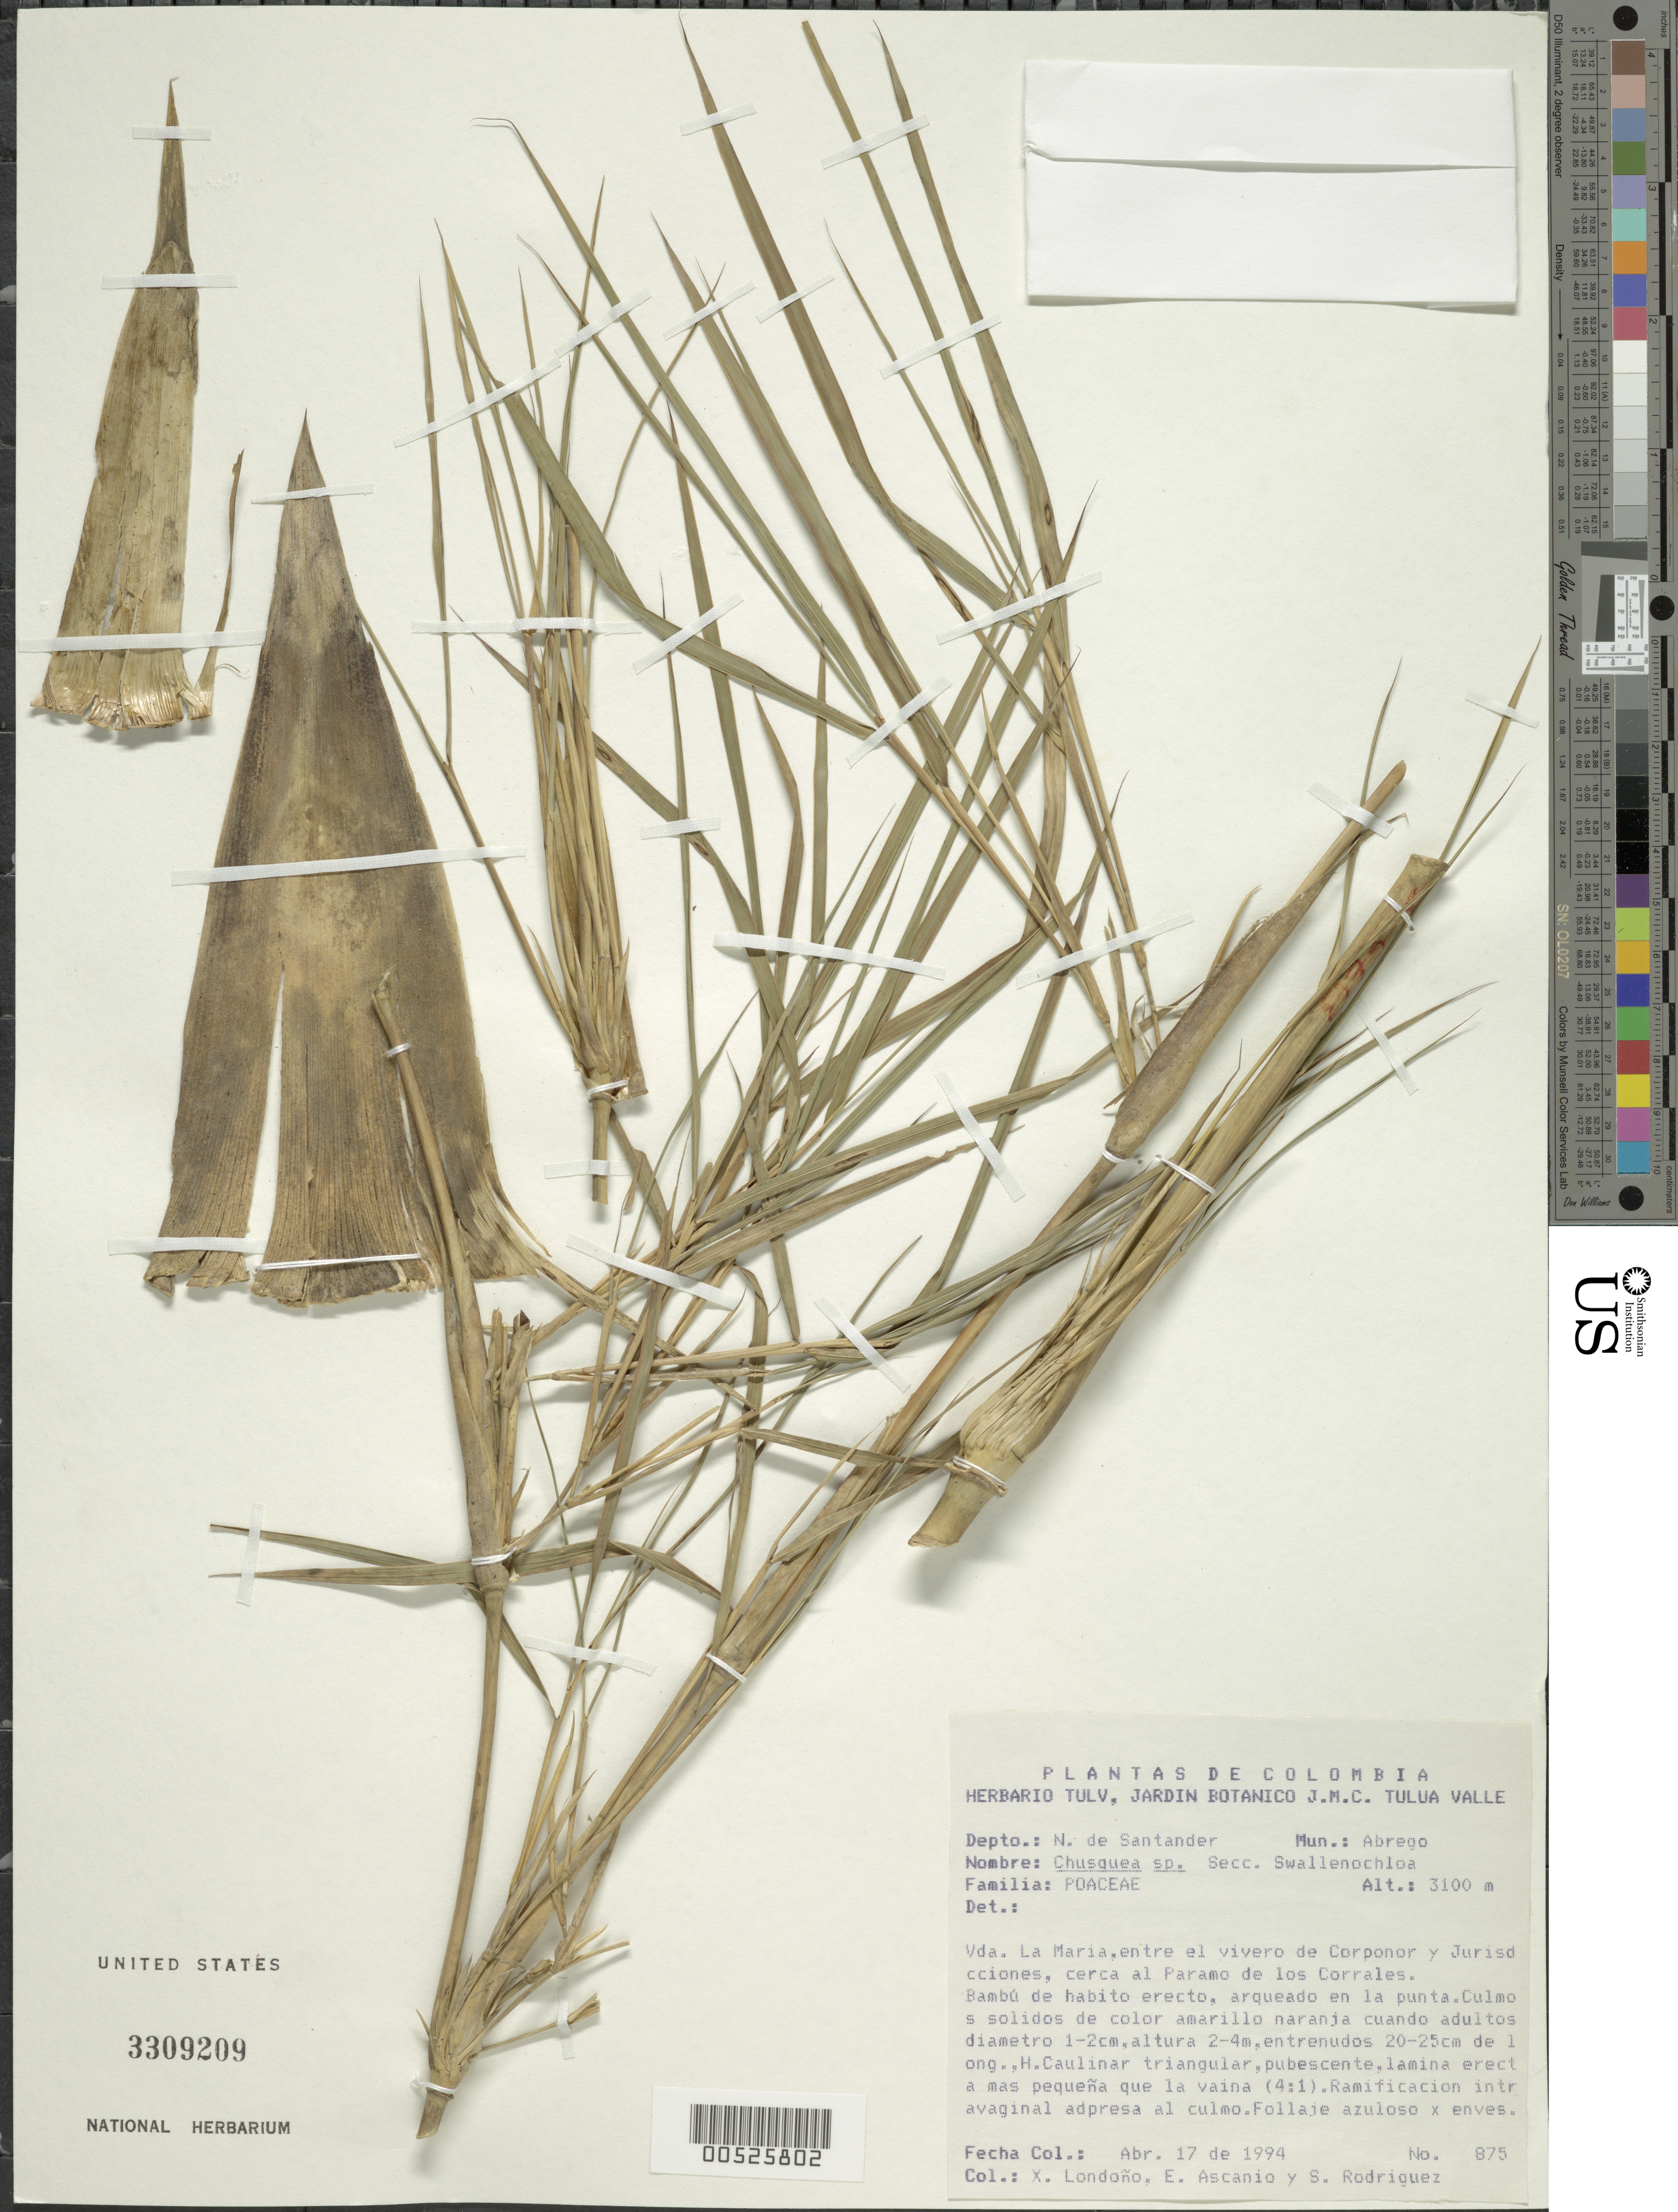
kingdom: Plantae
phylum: Tracheophyta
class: Liliopsida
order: Poales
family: Poaceae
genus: Chusquea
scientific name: Chusquea sp.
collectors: X. Londoño, E. Ascanio & S. Rodriguez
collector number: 875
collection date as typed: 17 Apr 1994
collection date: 1994-04-17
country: Colombia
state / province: Norte de Santander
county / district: Ábrego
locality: Vda. la Maria, between el Vivero de Corponor and Jurisdicciones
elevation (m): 3100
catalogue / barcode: US 3309209